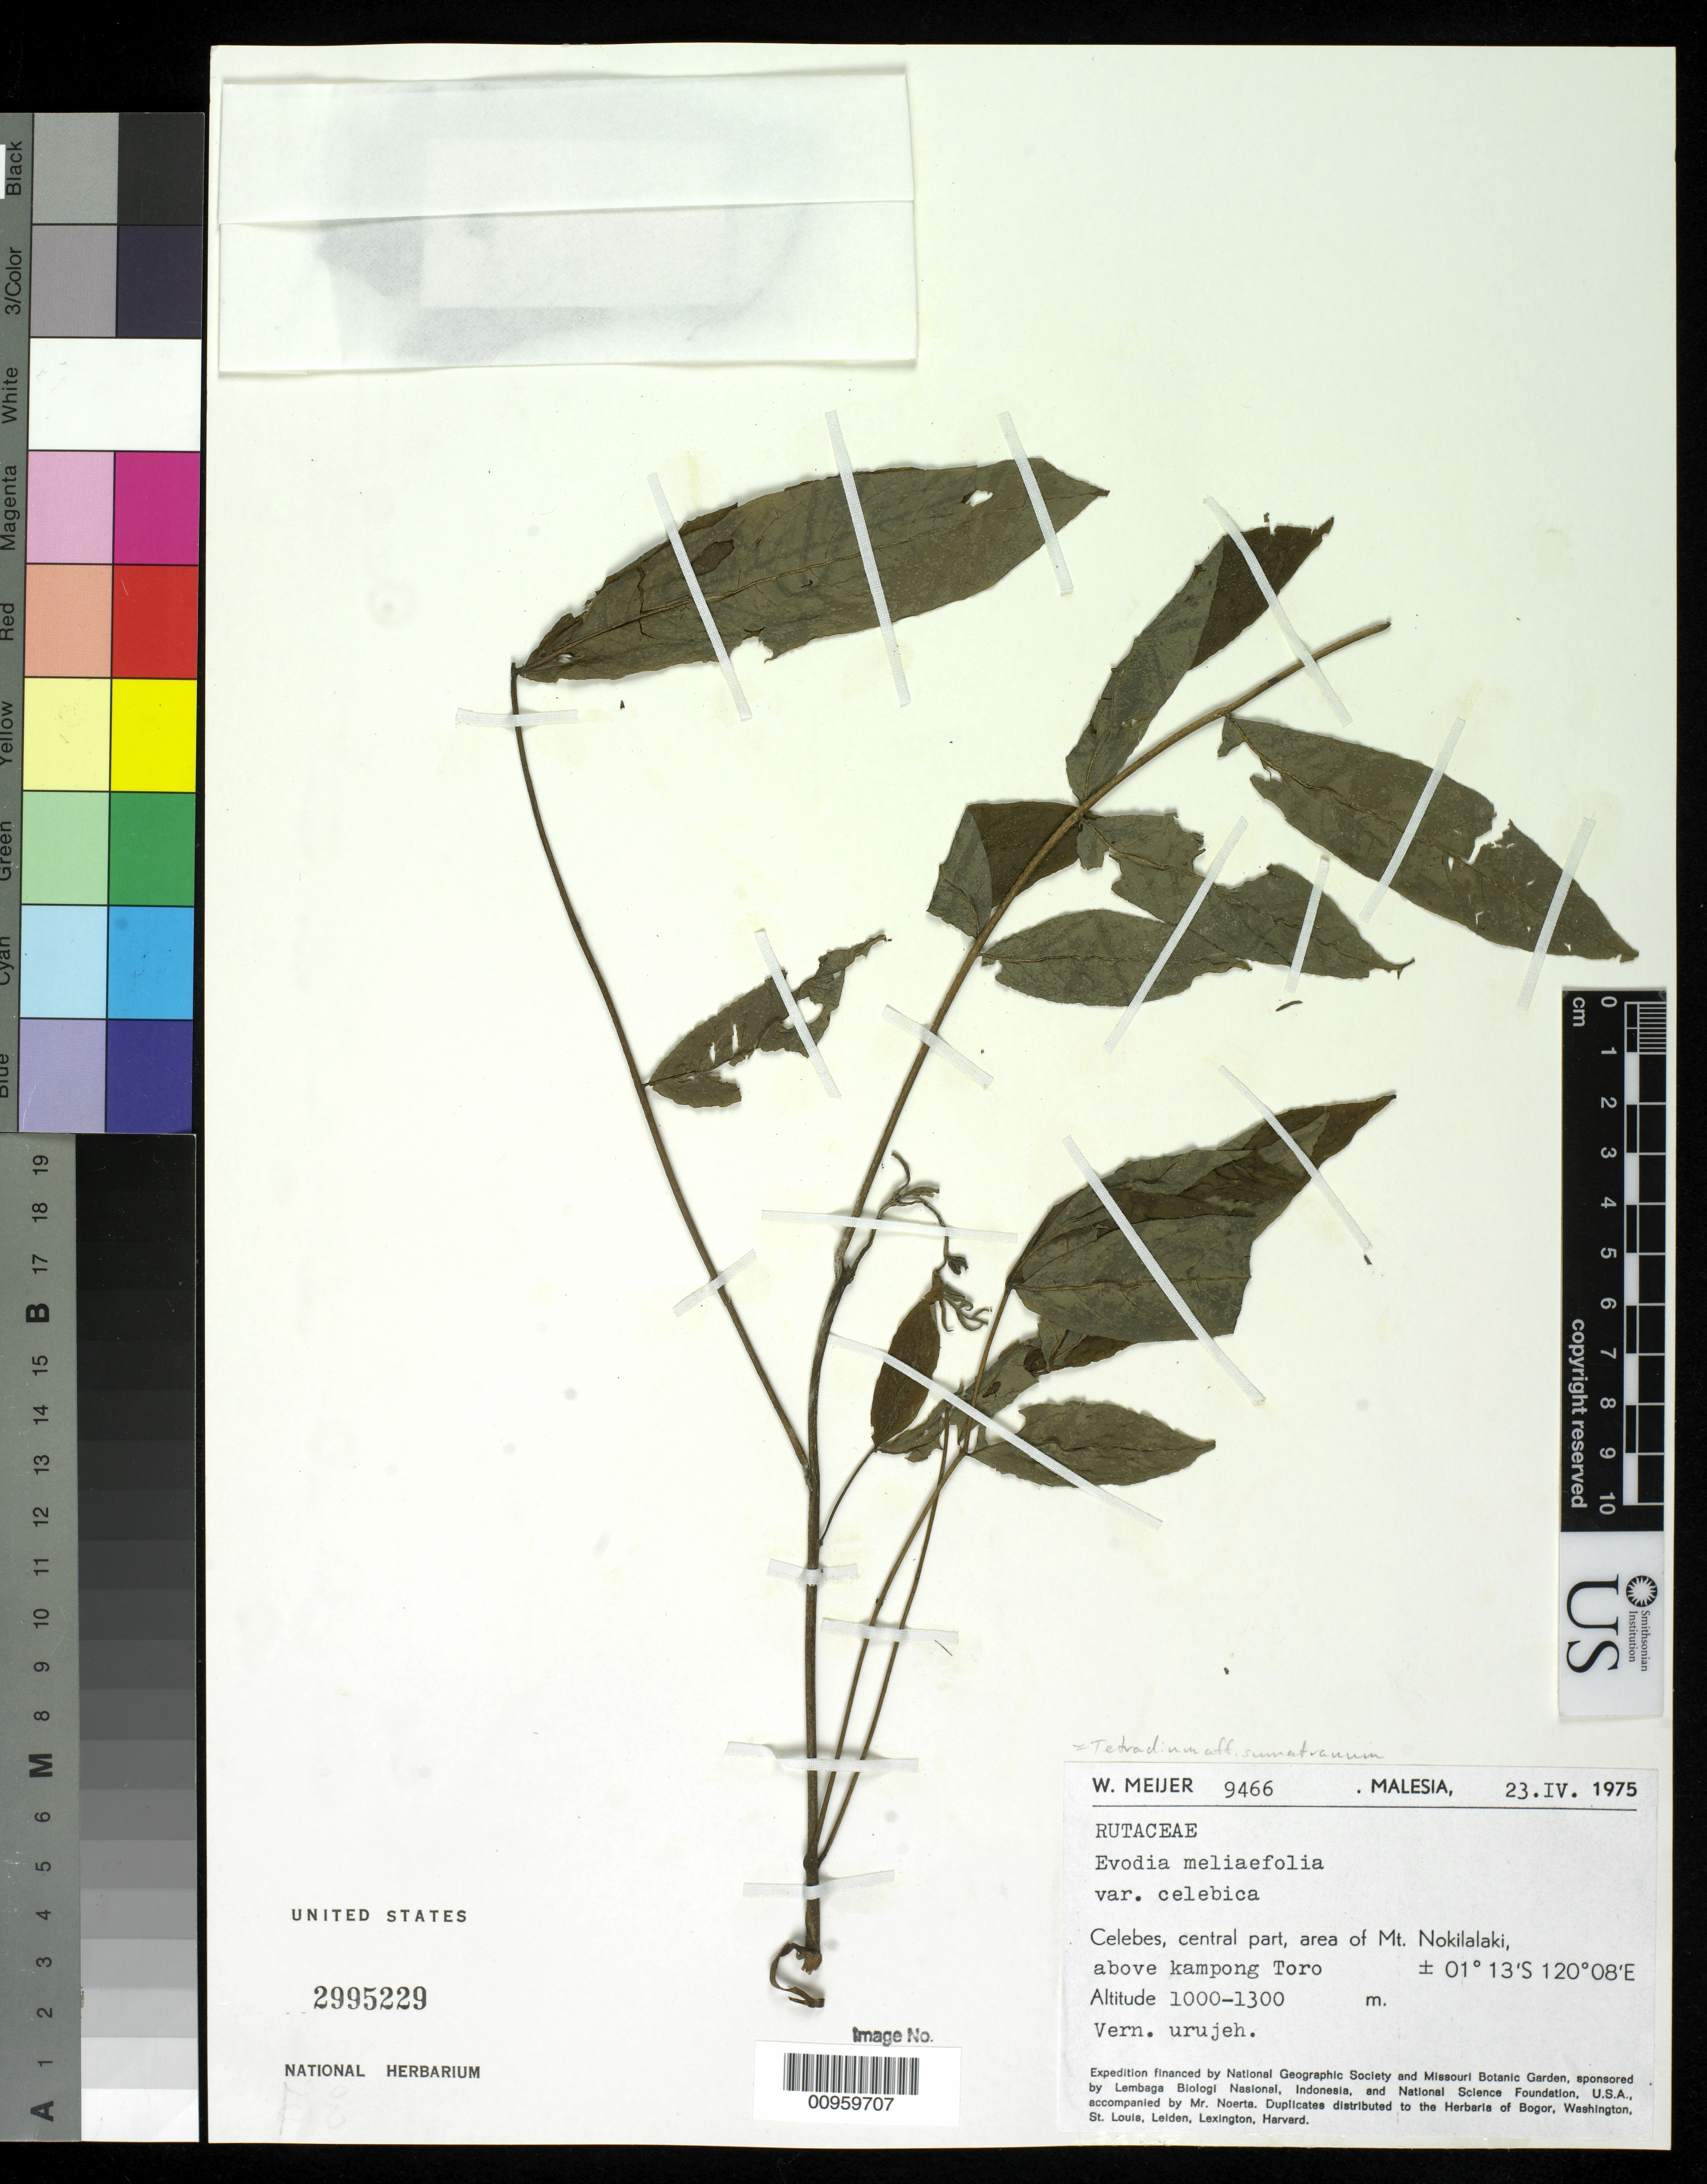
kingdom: Plantae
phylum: Tracheophyta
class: Magnoliopsida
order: Sapindales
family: Rutaceae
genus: Tetradium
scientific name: Tetradium sumatranum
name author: T.G. Hartley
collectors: W. Meijer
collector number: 9466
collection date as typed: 23 Apr 1975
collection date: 1975-04-23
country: Indonesia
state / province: Sulawesi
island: Sulawesi [Celebes]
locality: Celebes, central part, area of Mt. Nokilalaki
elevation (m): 1000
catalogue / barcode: US 2995229